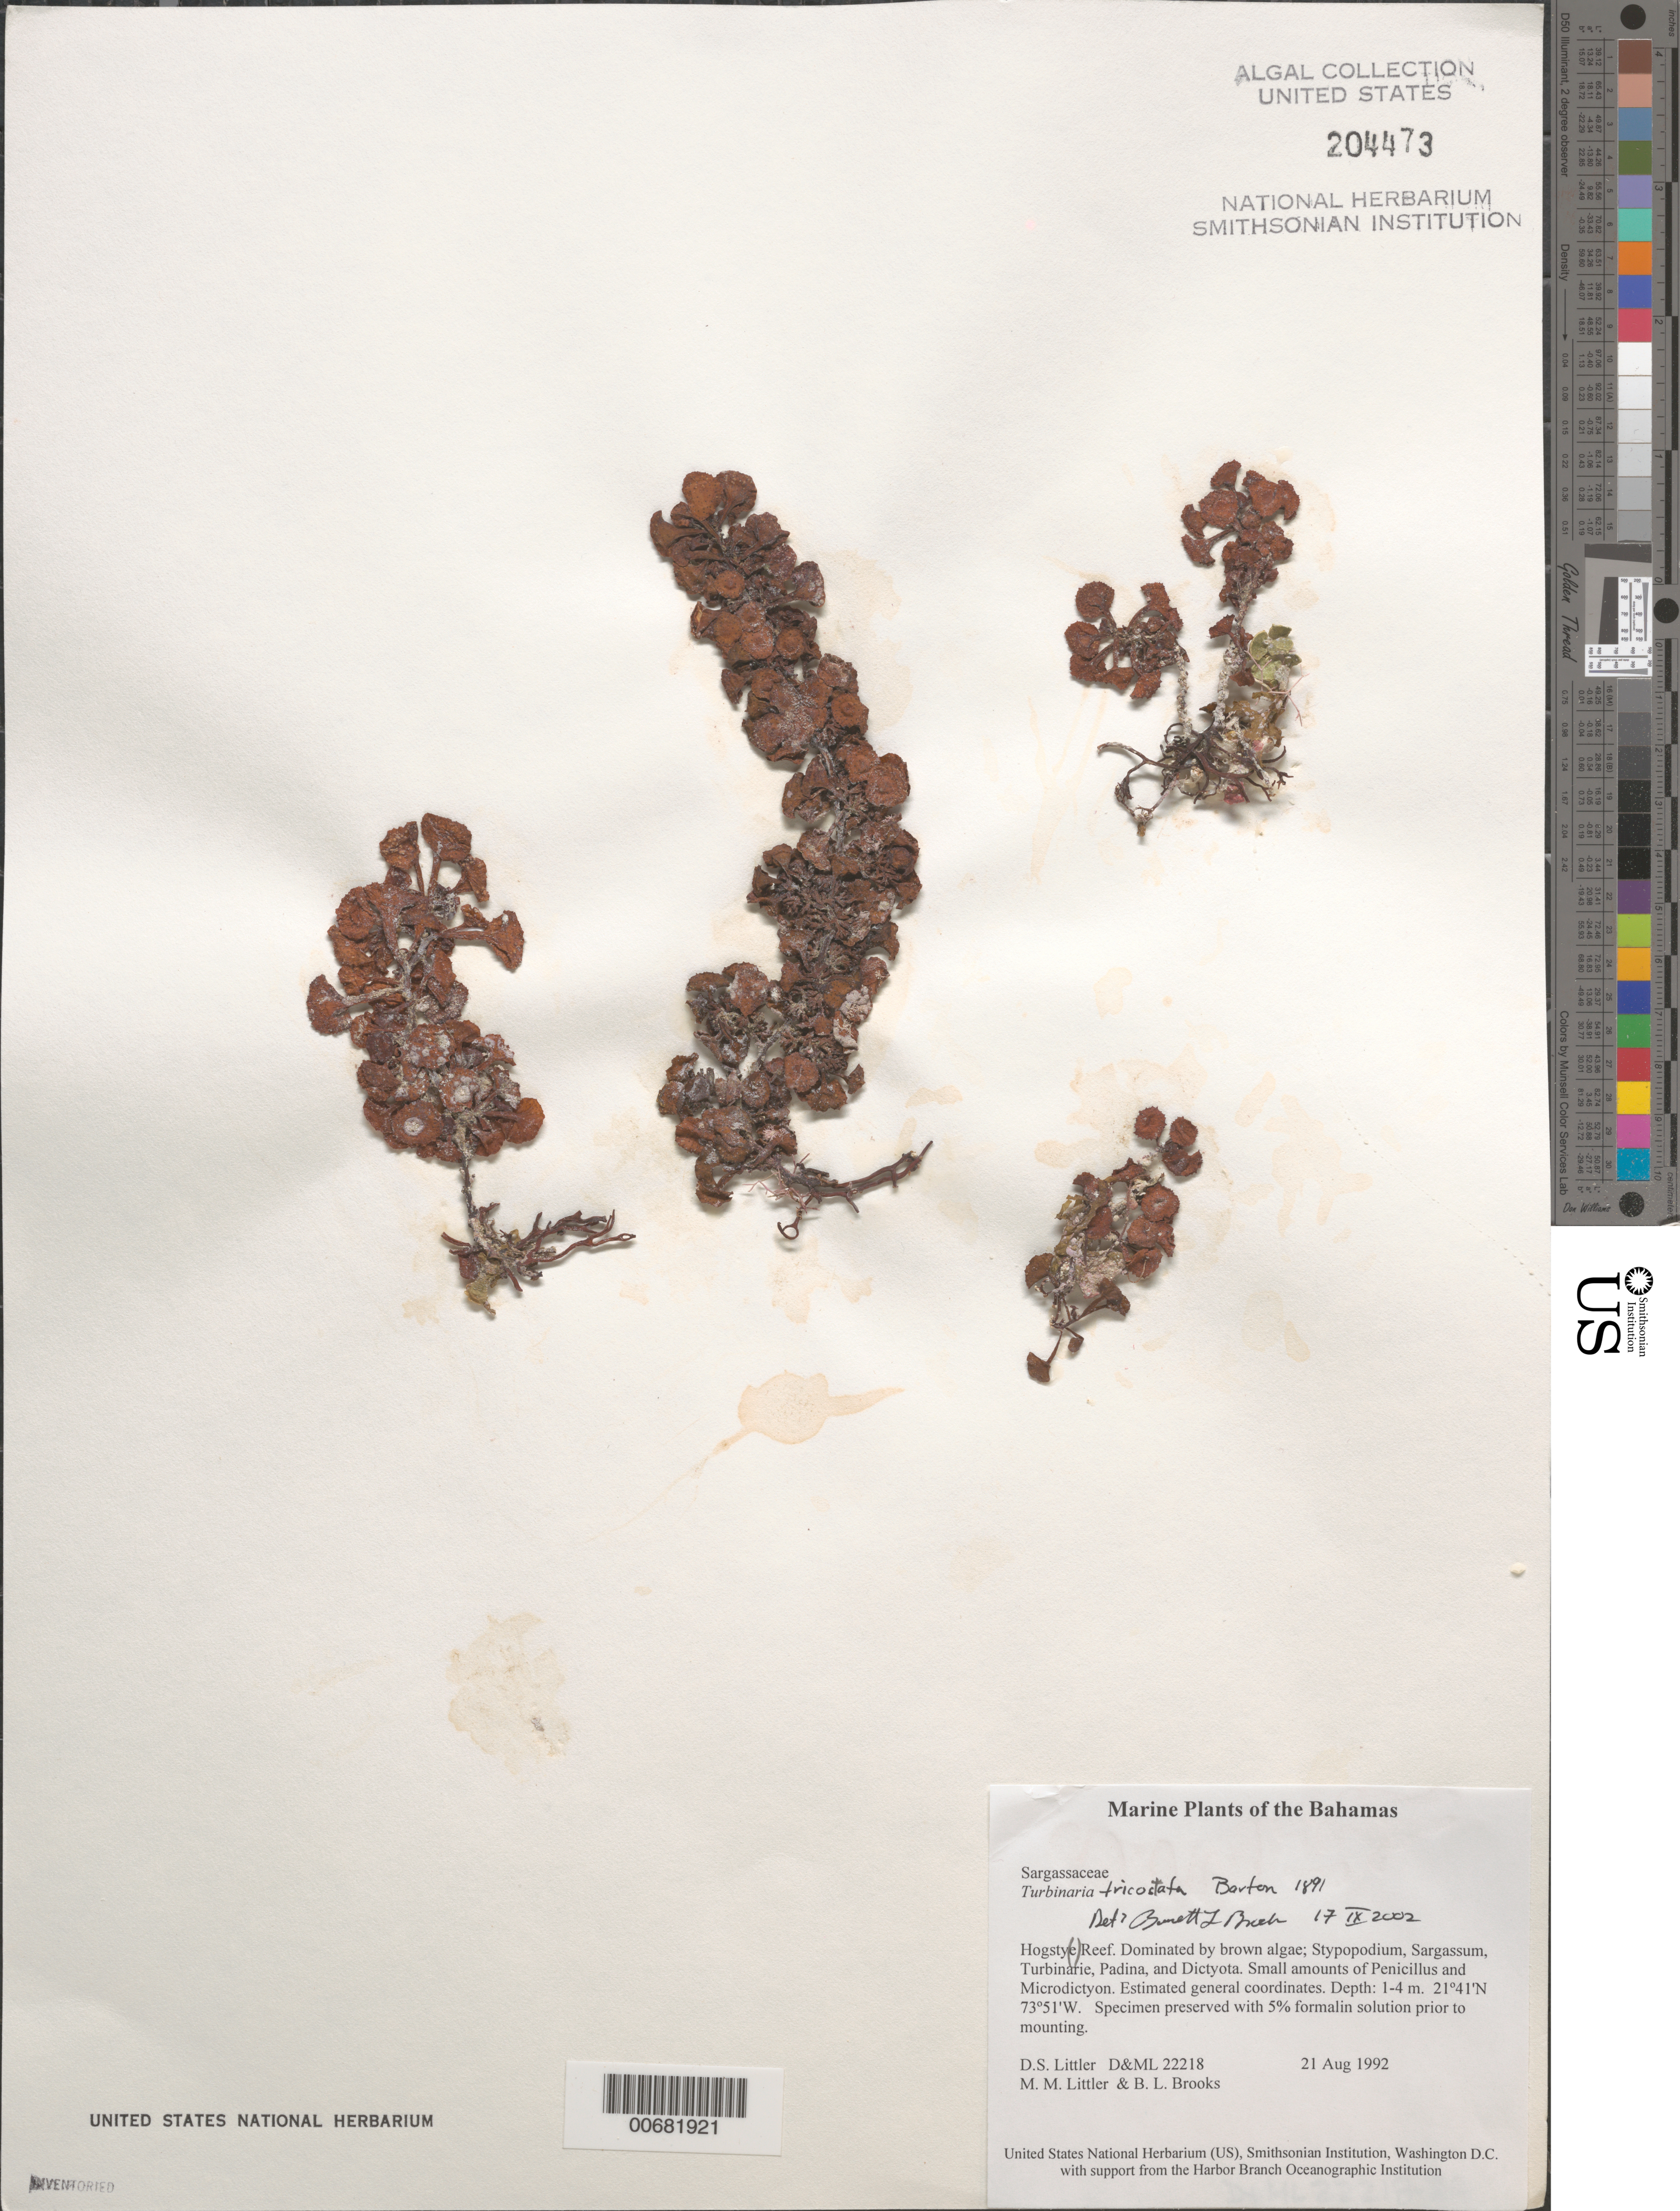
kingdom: Chromista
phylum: Ochrophyta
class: Phaeophyceae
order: Fucales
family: Sargassaceae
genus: Turbinaria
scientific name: Turbinaria tricostata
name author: E.S. Barton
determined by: Brooks, B. L., (BOT), Smithsonian Institution - National Museum of Natural History (UNITED STATES)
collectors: D. S. Littler, M. M. Littler & B. Brooks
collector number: D&ML 22218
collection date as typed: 21 Aug 1992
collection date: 1992-08-21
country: Bahamas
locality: Hogsty Reef (Hogstye Reef)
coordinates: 21 41' N, 73 51' W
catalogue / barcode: US 204473